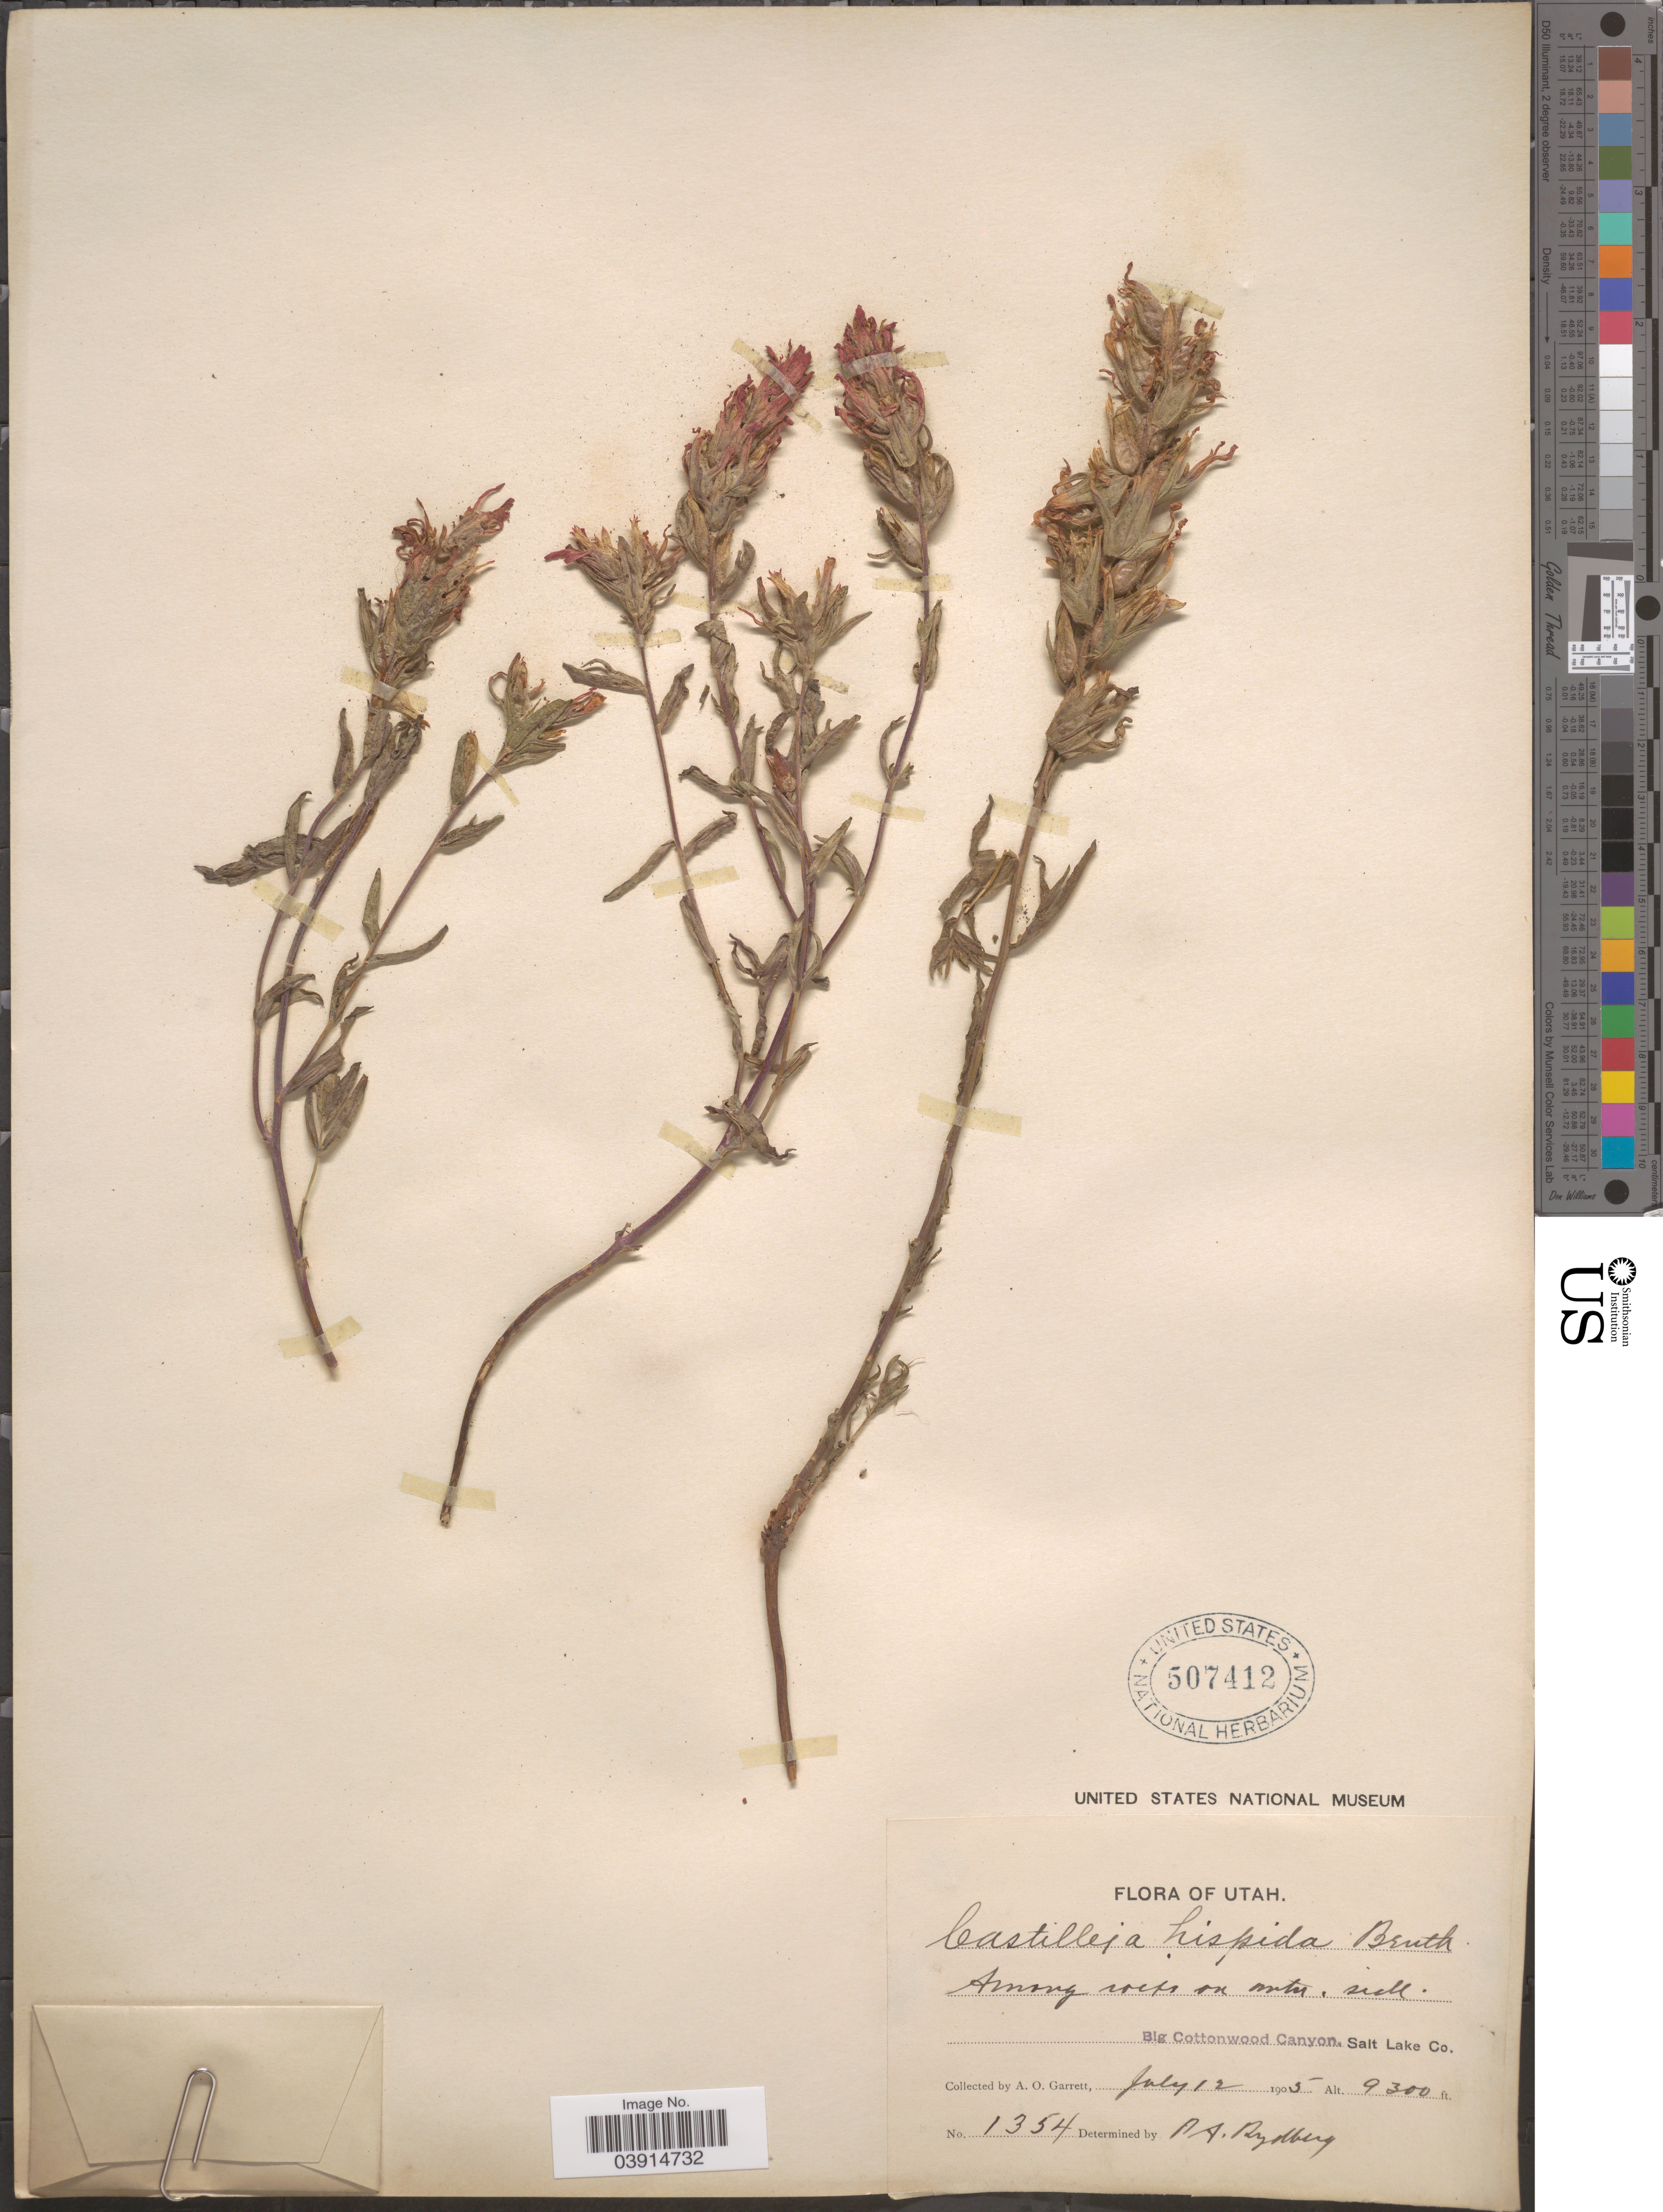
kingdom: Plantae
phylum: Tracheophyta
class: Magnoliopsida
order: Lamiales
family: Orobanchaceae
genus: Castilleja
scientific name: Castilleja sp.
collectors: A. O. Garrett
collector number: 1354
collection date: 1905-07-12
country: United States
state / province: Utah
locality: Among rocks on mtn. side. Big Cottonwood Canyon. Salt Lake Co.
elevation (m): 2835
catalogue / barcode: US 507412